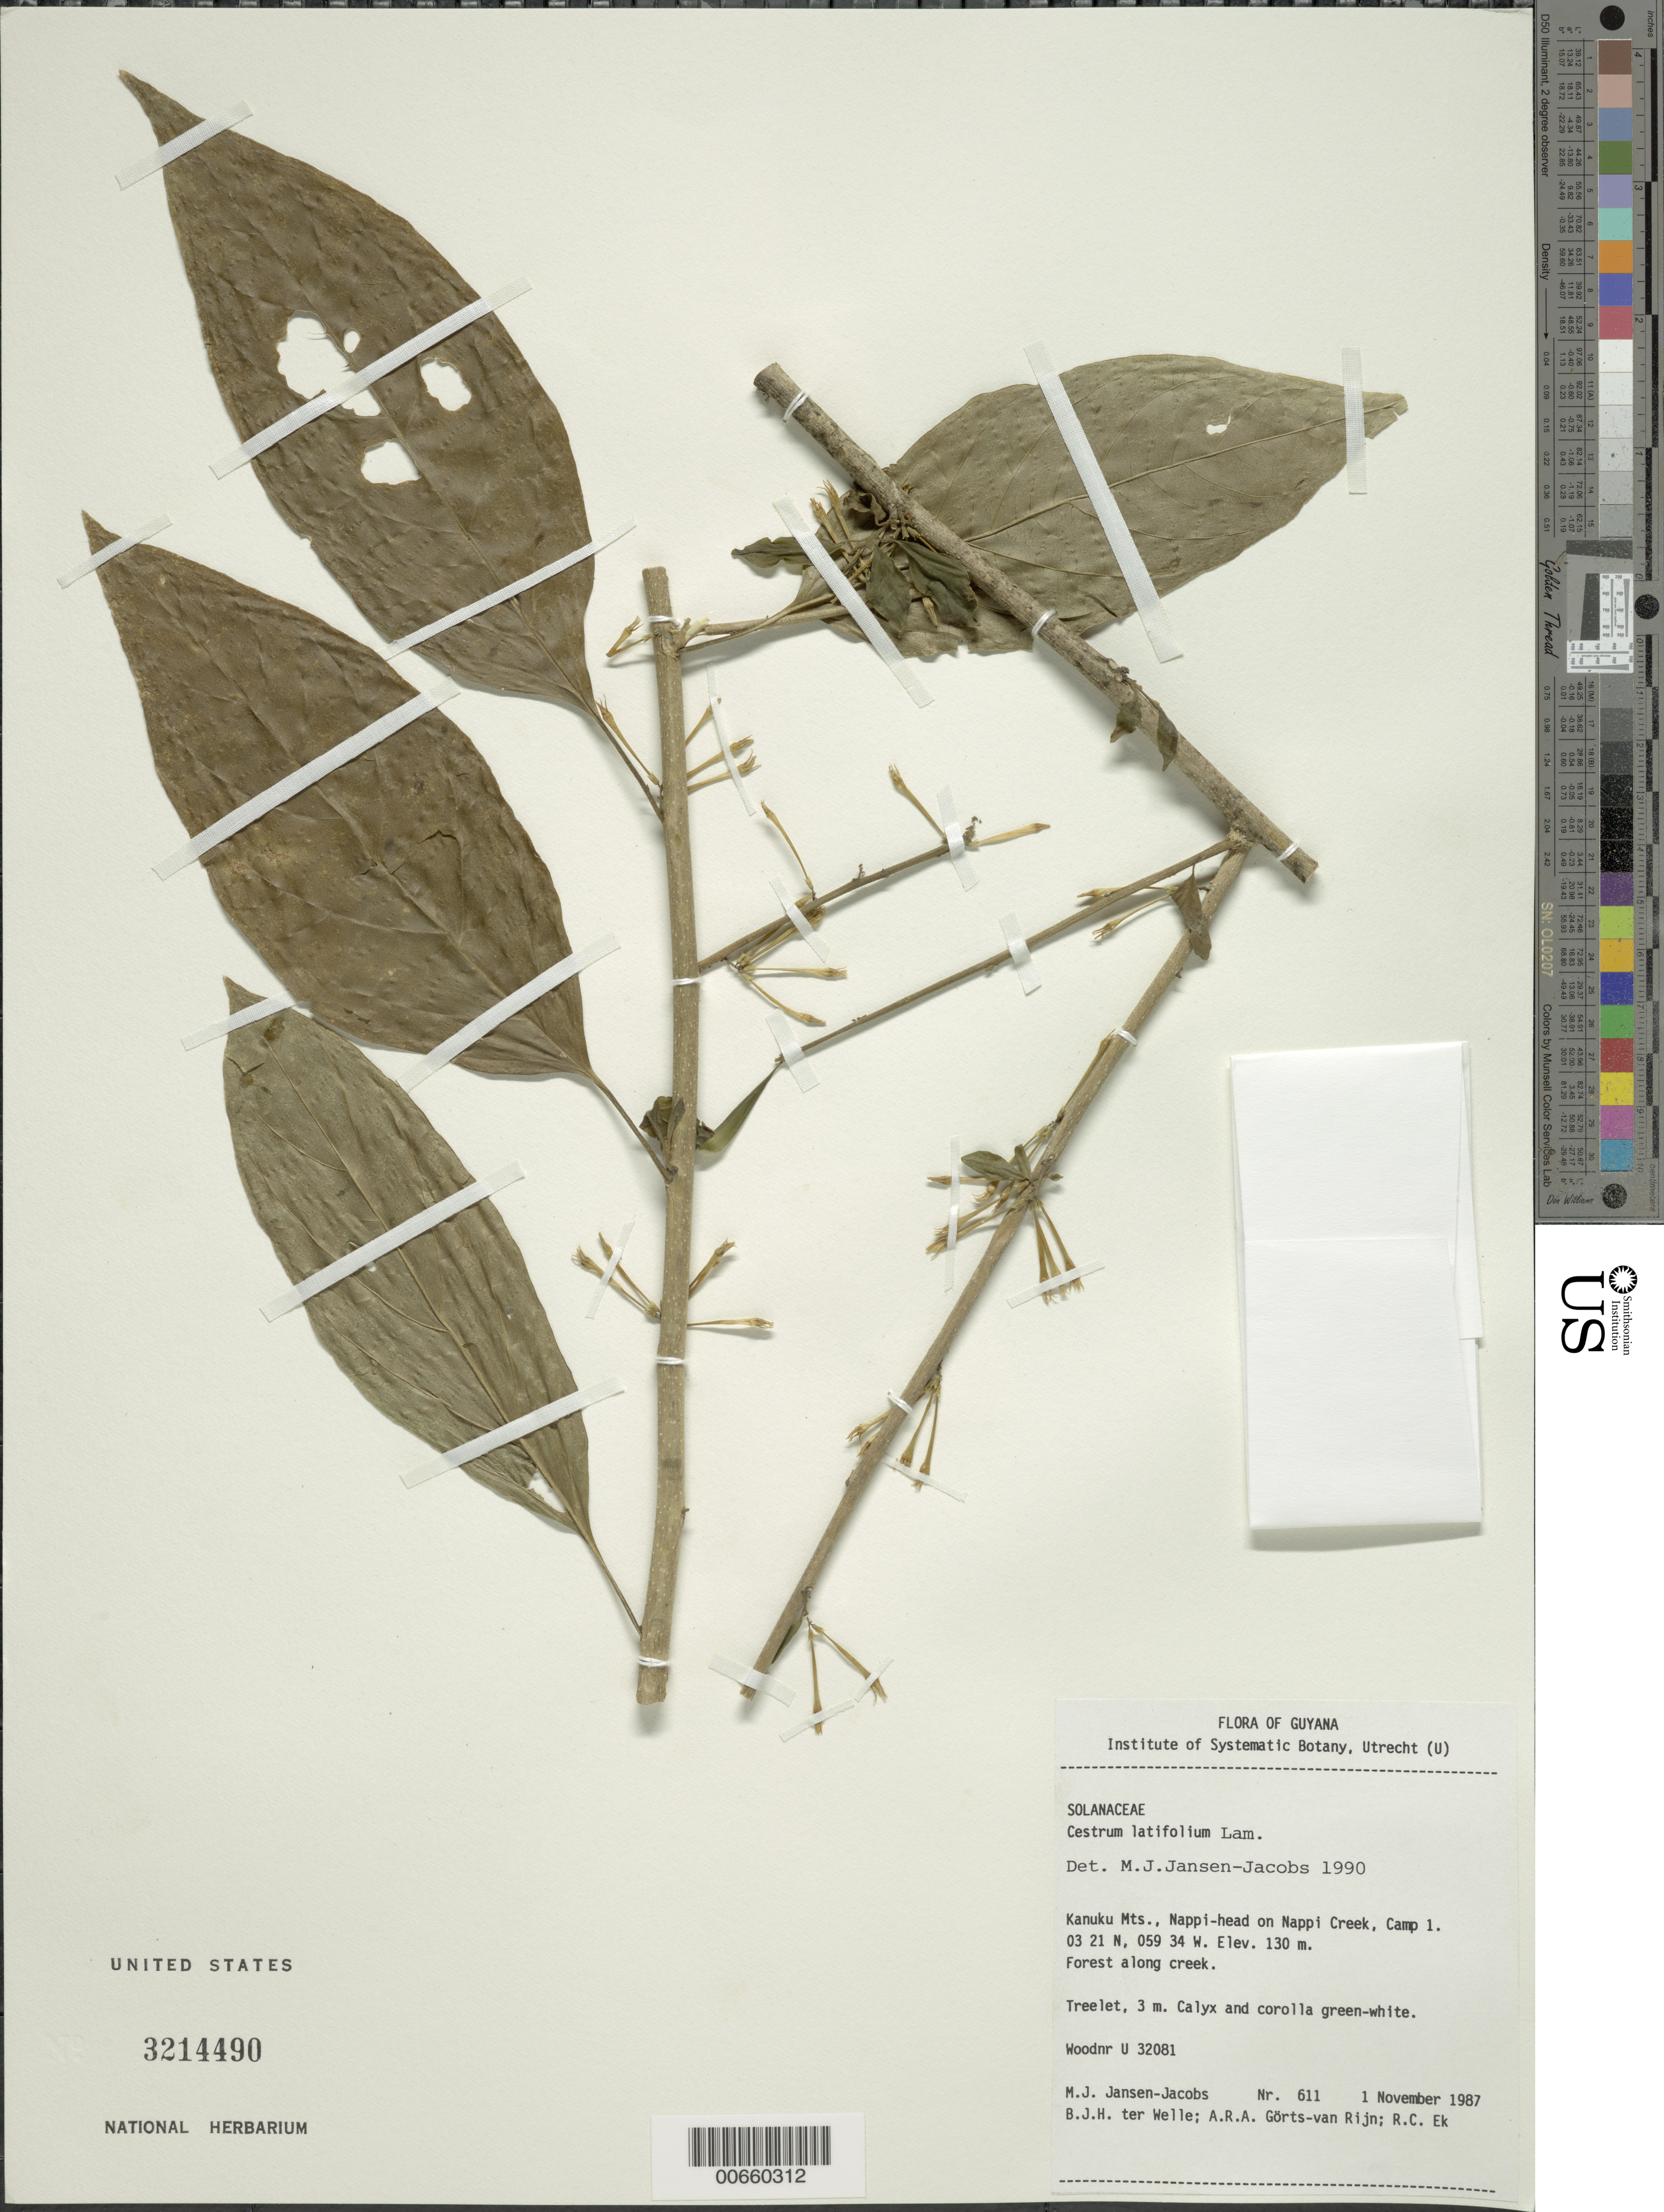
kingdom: Plantae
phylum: Tracheophyta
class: Magnoliopsida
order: Solanales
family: Solanaceae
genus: Cestrum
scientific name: Cestrum latifolium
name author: Lam.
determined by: Jansen-Jacobs, M. J., (U), Nationaal Herbarium Nederland, Utrecht University branch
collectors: M. J. Jansen-Jacobs, B. Welle, A. .R. A. Görts-van Rijn & R. C. Ek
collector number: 611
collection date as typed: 1-Nov-87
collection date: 1987-11-01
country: Guyana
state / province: U. Takutu-U. Essequibo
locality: Kanuku Mts., Nappi-head on Nappi Creek, camp 1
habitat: Forest along creek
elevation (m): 130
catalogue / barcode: US 3214490